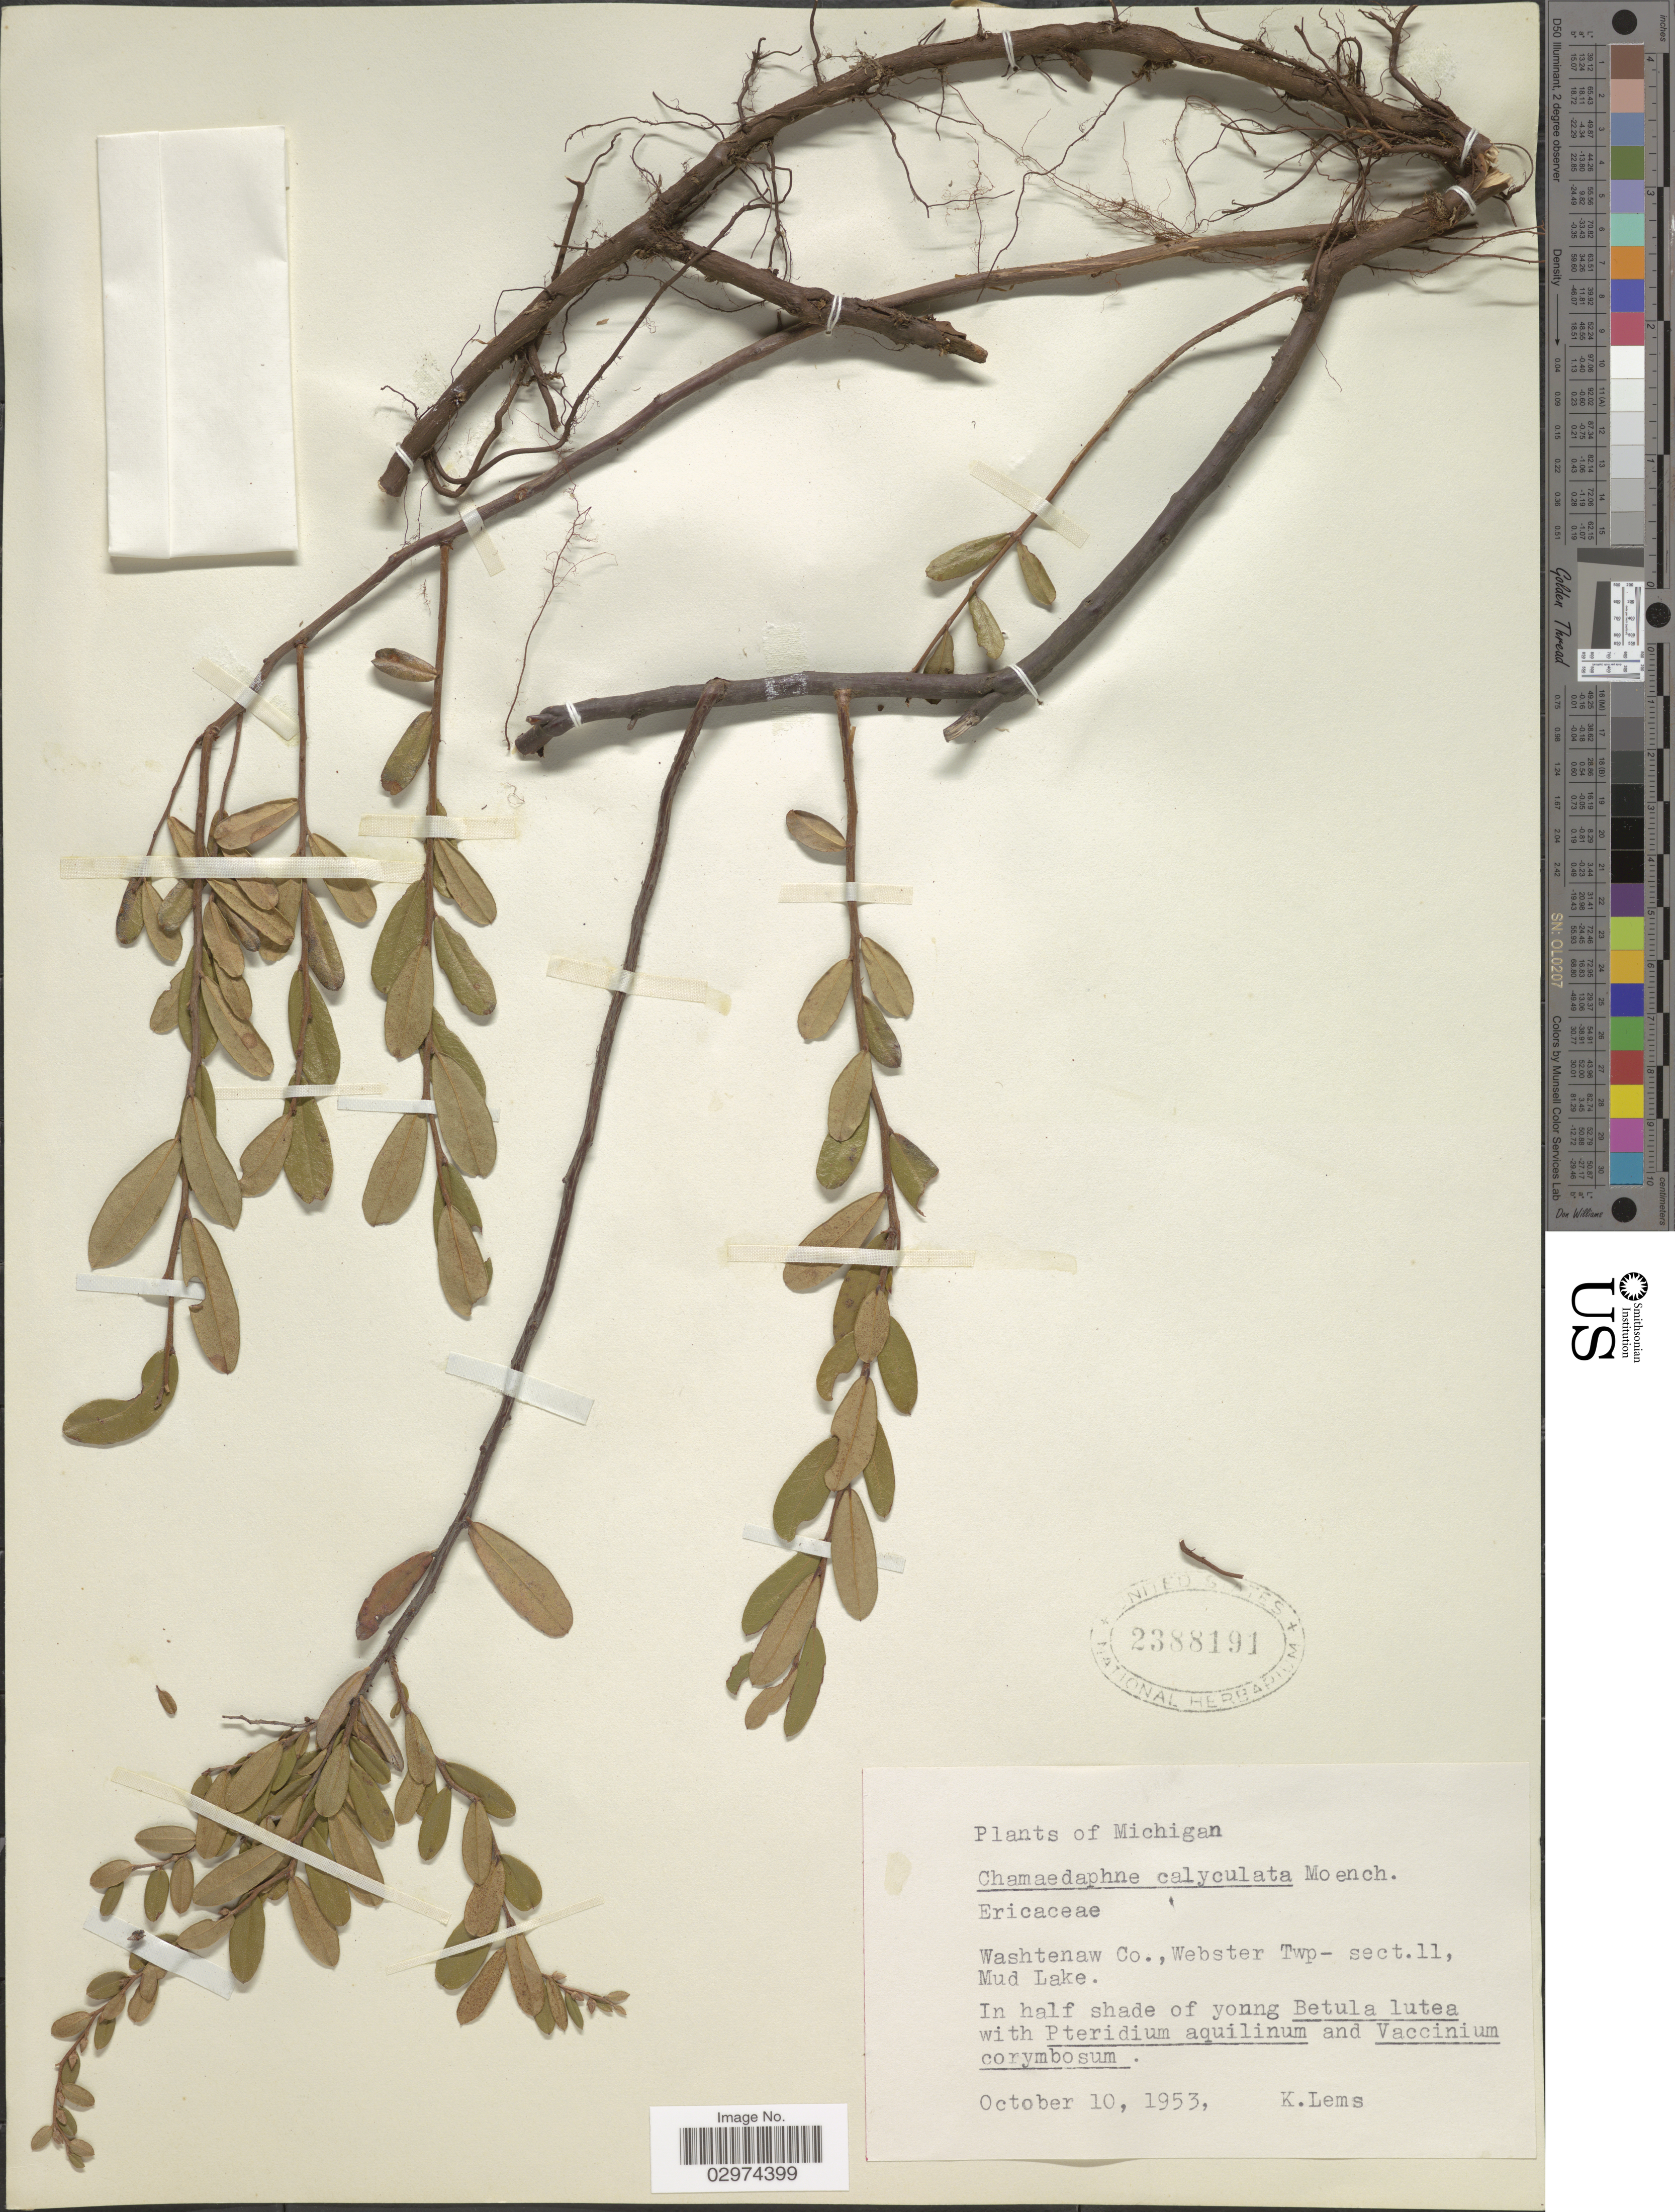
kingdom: Plantae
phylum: Tracheophyta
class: Magnoliopsida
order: Ericales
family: Ericaceae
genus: Chamaedaphne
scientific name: Chamaedaphne calyculata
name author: (L.) Moench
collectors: K. Lems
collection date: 1953-10-10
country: United States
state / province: Michigan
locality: Washtenaw Co., Webster Twp- sect. 11, Mud Lake.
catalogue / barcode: US 2388191